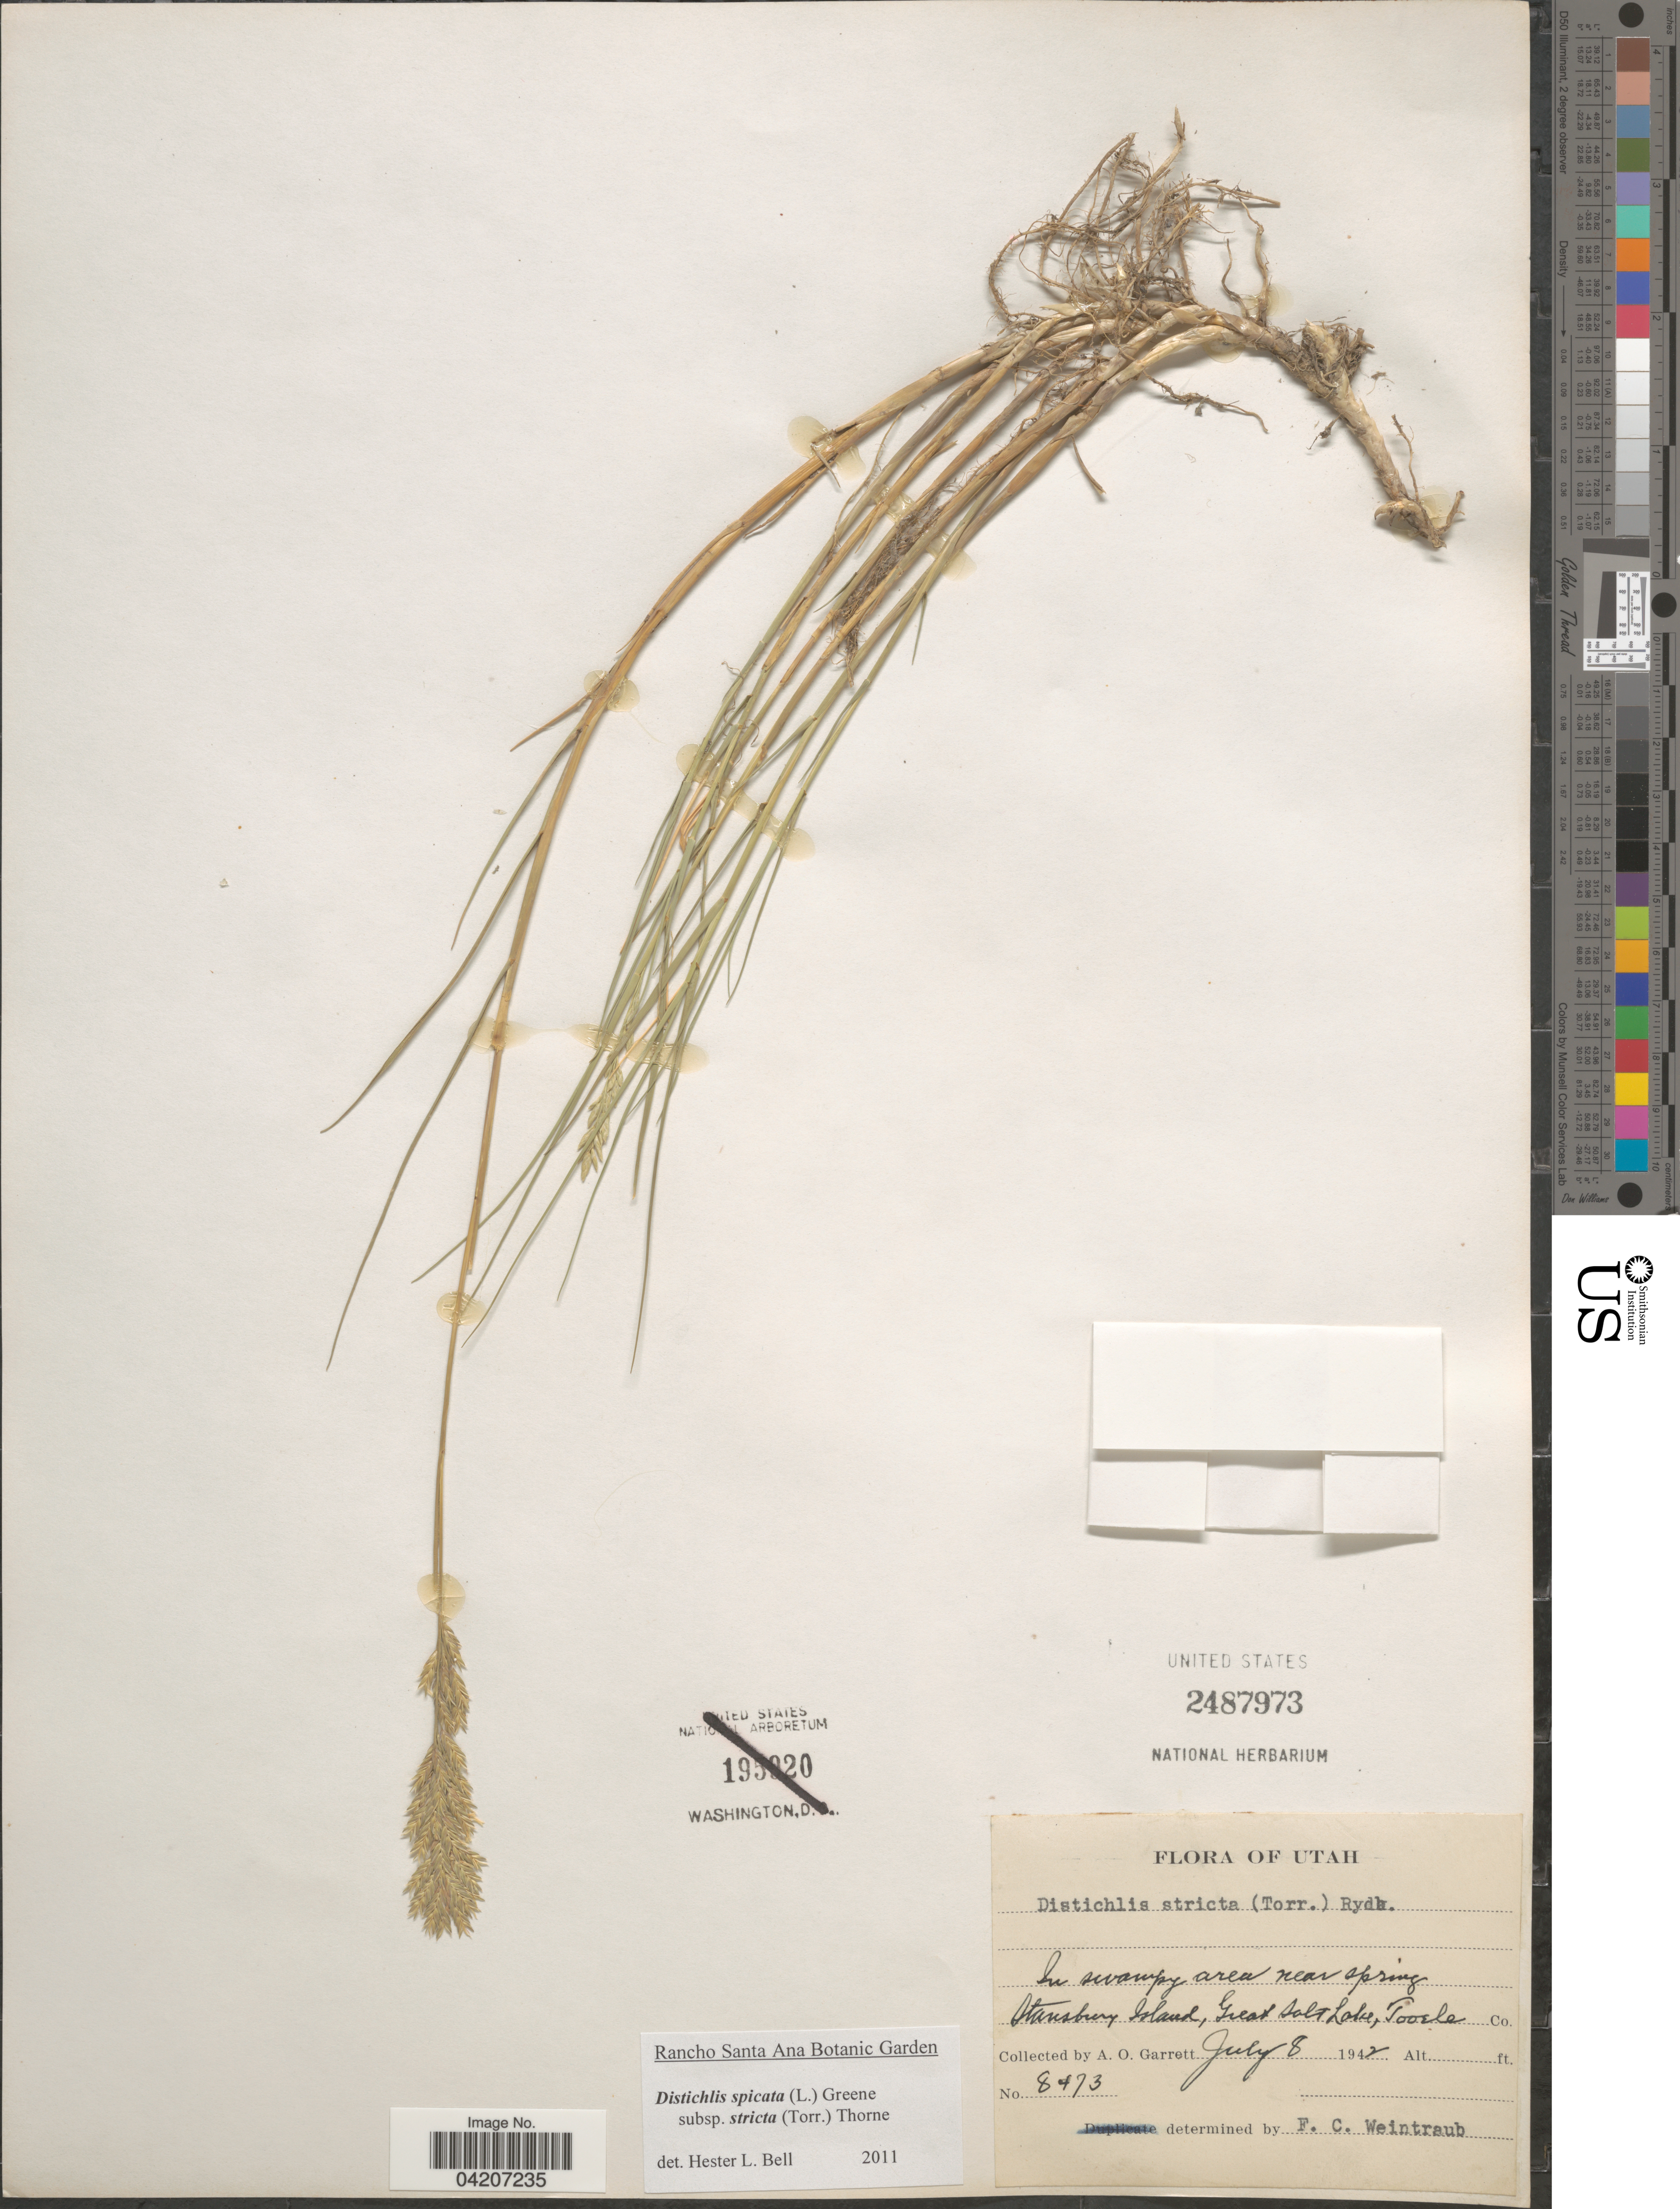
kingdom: Plantae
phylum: Tracheophyta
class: Liliopsida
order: Poales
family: Poaceae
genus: Distichlis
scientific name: Distichlis spicata subsp. stricta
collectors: A. O. Garrett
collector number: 8473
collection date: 1942-07-08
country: United States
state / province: Utah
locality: In swampy area near spring Stansbury Island, Great Salt Lake, Tooele Co.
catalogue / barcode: US 2487973